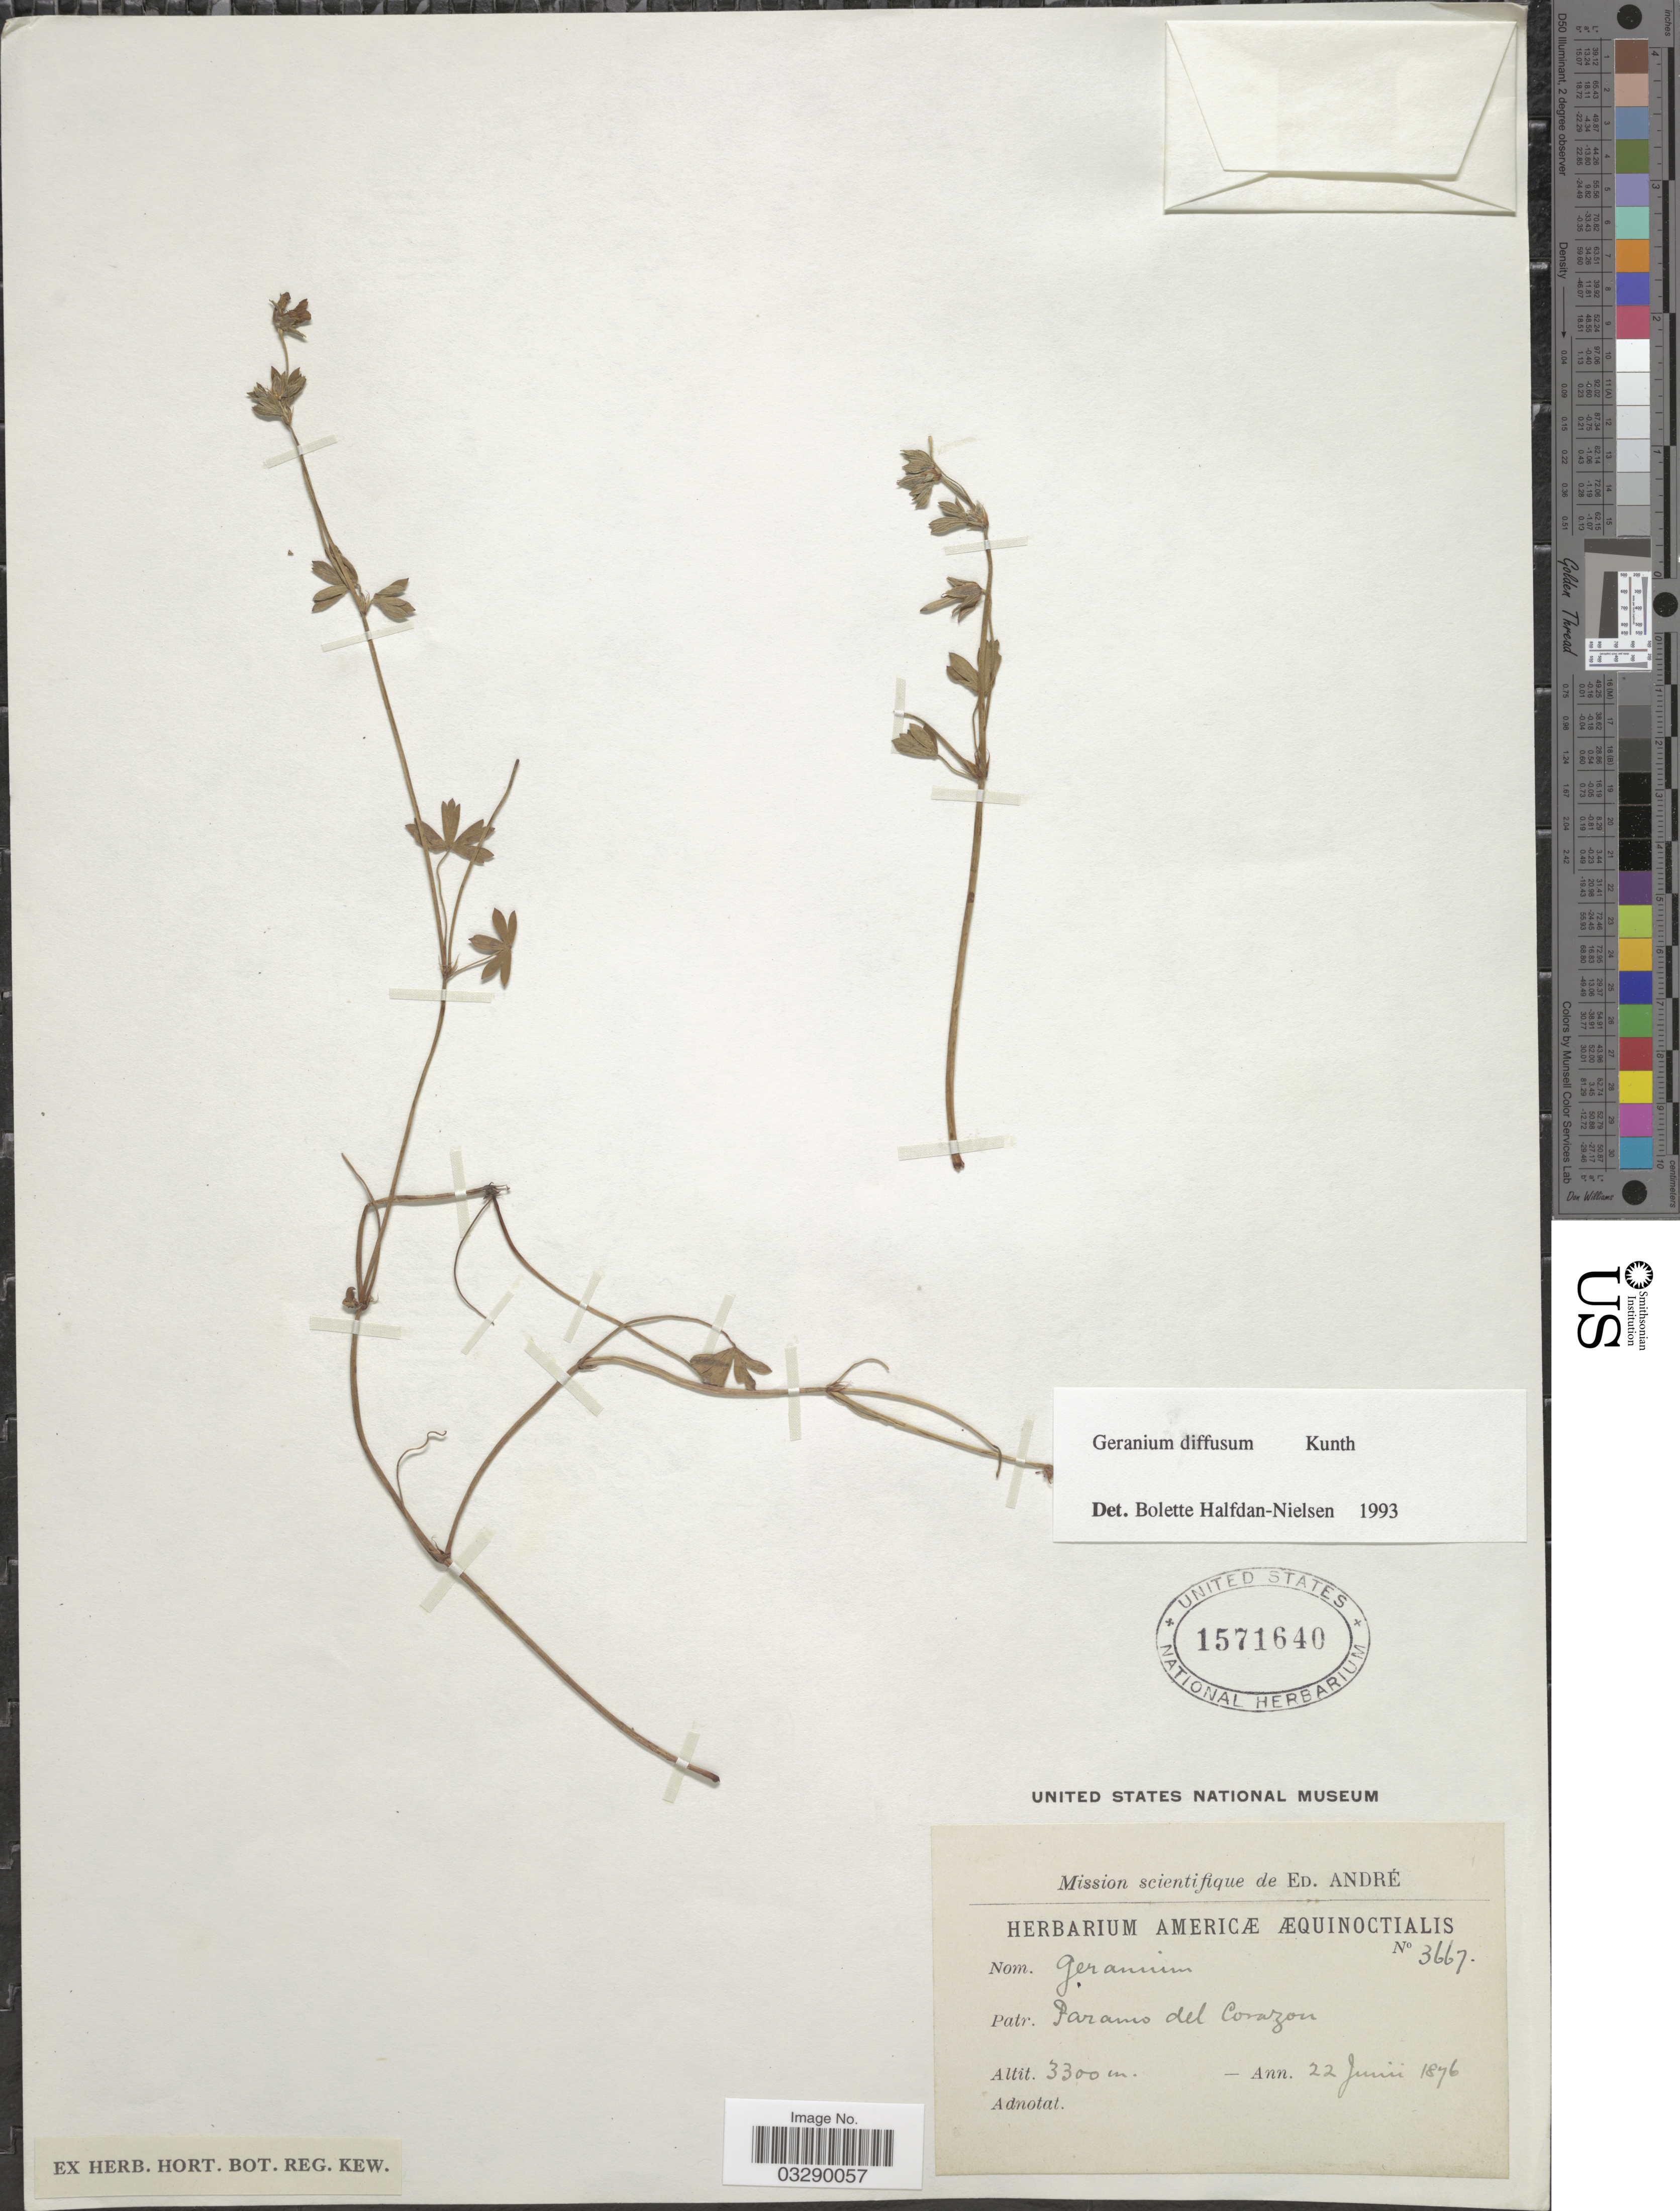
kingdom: Plantae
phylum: Tracheophyta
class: Magnoliopsida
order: Geraniales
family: Geraniaceae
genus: Geranium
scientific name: Geranium diffusum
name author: Kunth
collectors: É. F. André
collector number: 3667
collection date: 1876-06-22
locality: Paramo del Corazon.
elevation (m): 3300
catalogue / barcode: US 1571640